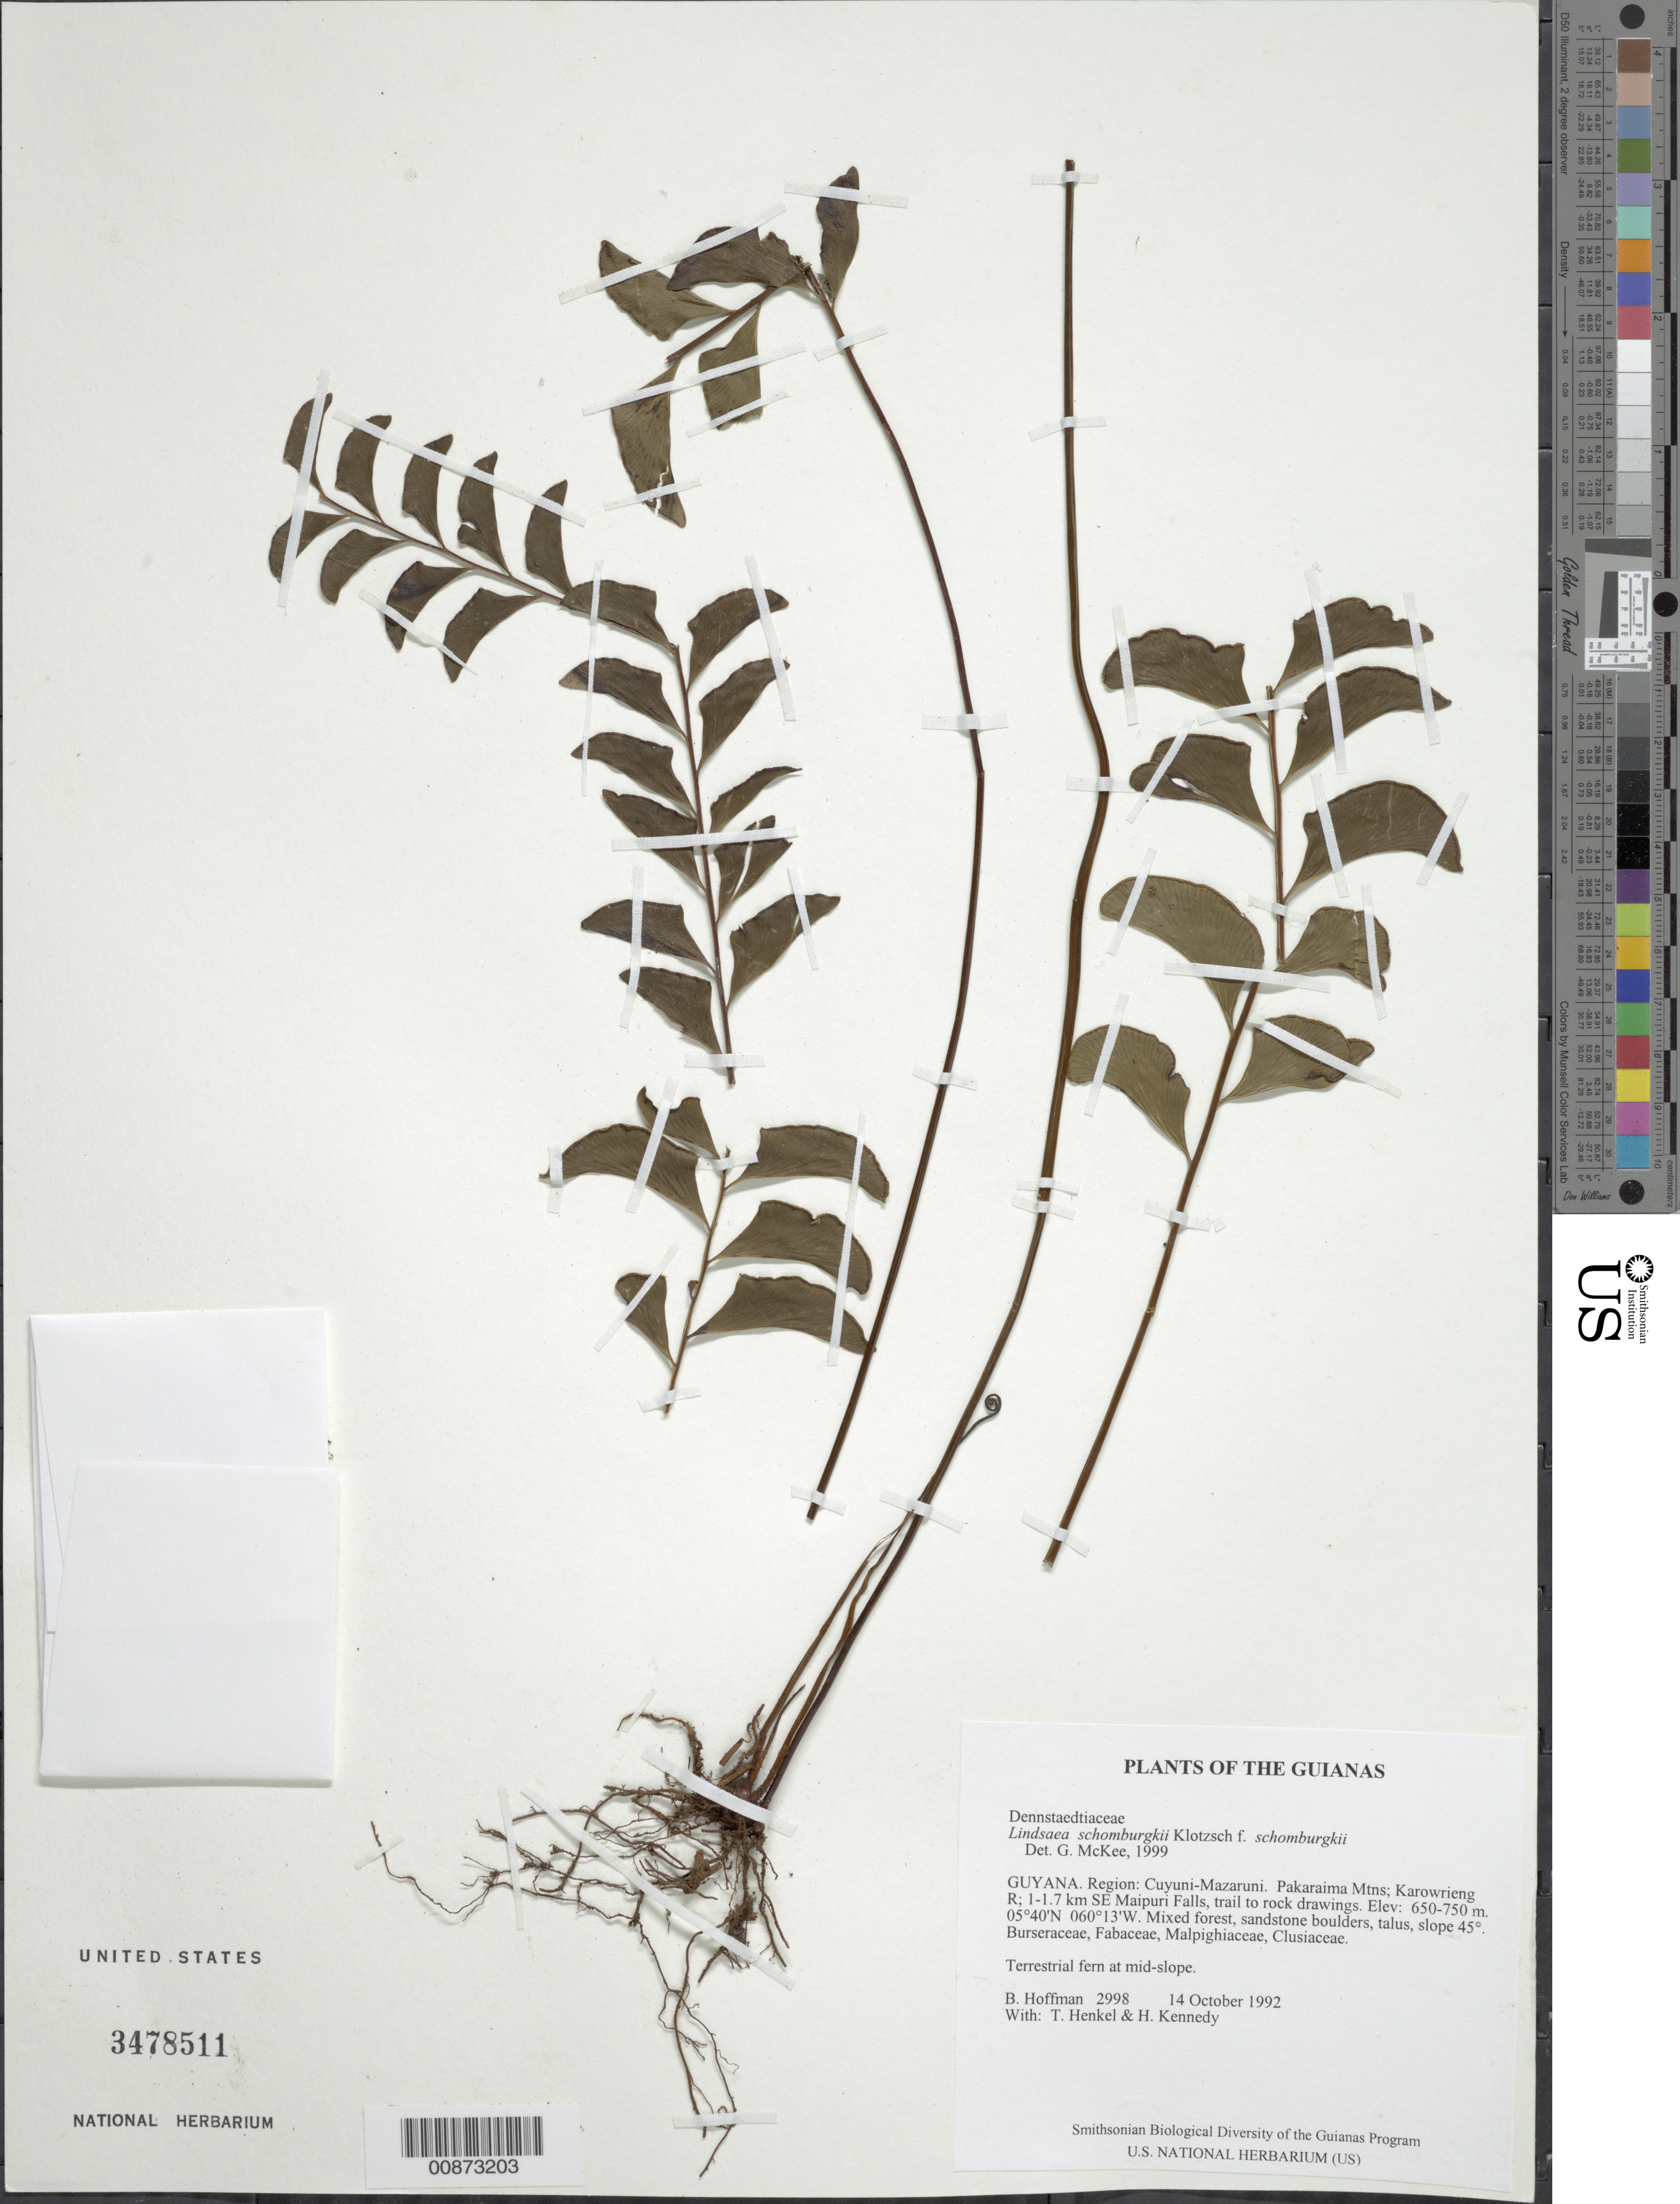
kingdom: Plantae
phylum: Tracheophyta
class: Polypodiopsida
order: Polypodiales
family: Lindsaeaceae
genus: Lindsaea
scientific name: Lindsaea schomburgkii f. schomburgkii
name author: Klotzsch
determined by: McKee, G. S., (US), NMNH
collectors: B. Hoffman, T. Henkel & H. Kennedy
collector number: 2998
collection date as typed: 14 October 1992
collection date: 1992-10-14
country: Guyana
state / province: Cuyuni-Mazaruni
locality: Pakaraima Mountains; Karowrieng River; 1-1.7 km SE of Maipuri Falls, trail to rock drawings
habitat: Mixed forest, sandstone boulders, talus, slope 45°. Burseraceae, Fabaceae, Malpighiaceae, Clusiaceae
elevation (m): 650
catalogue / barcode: US 3478511